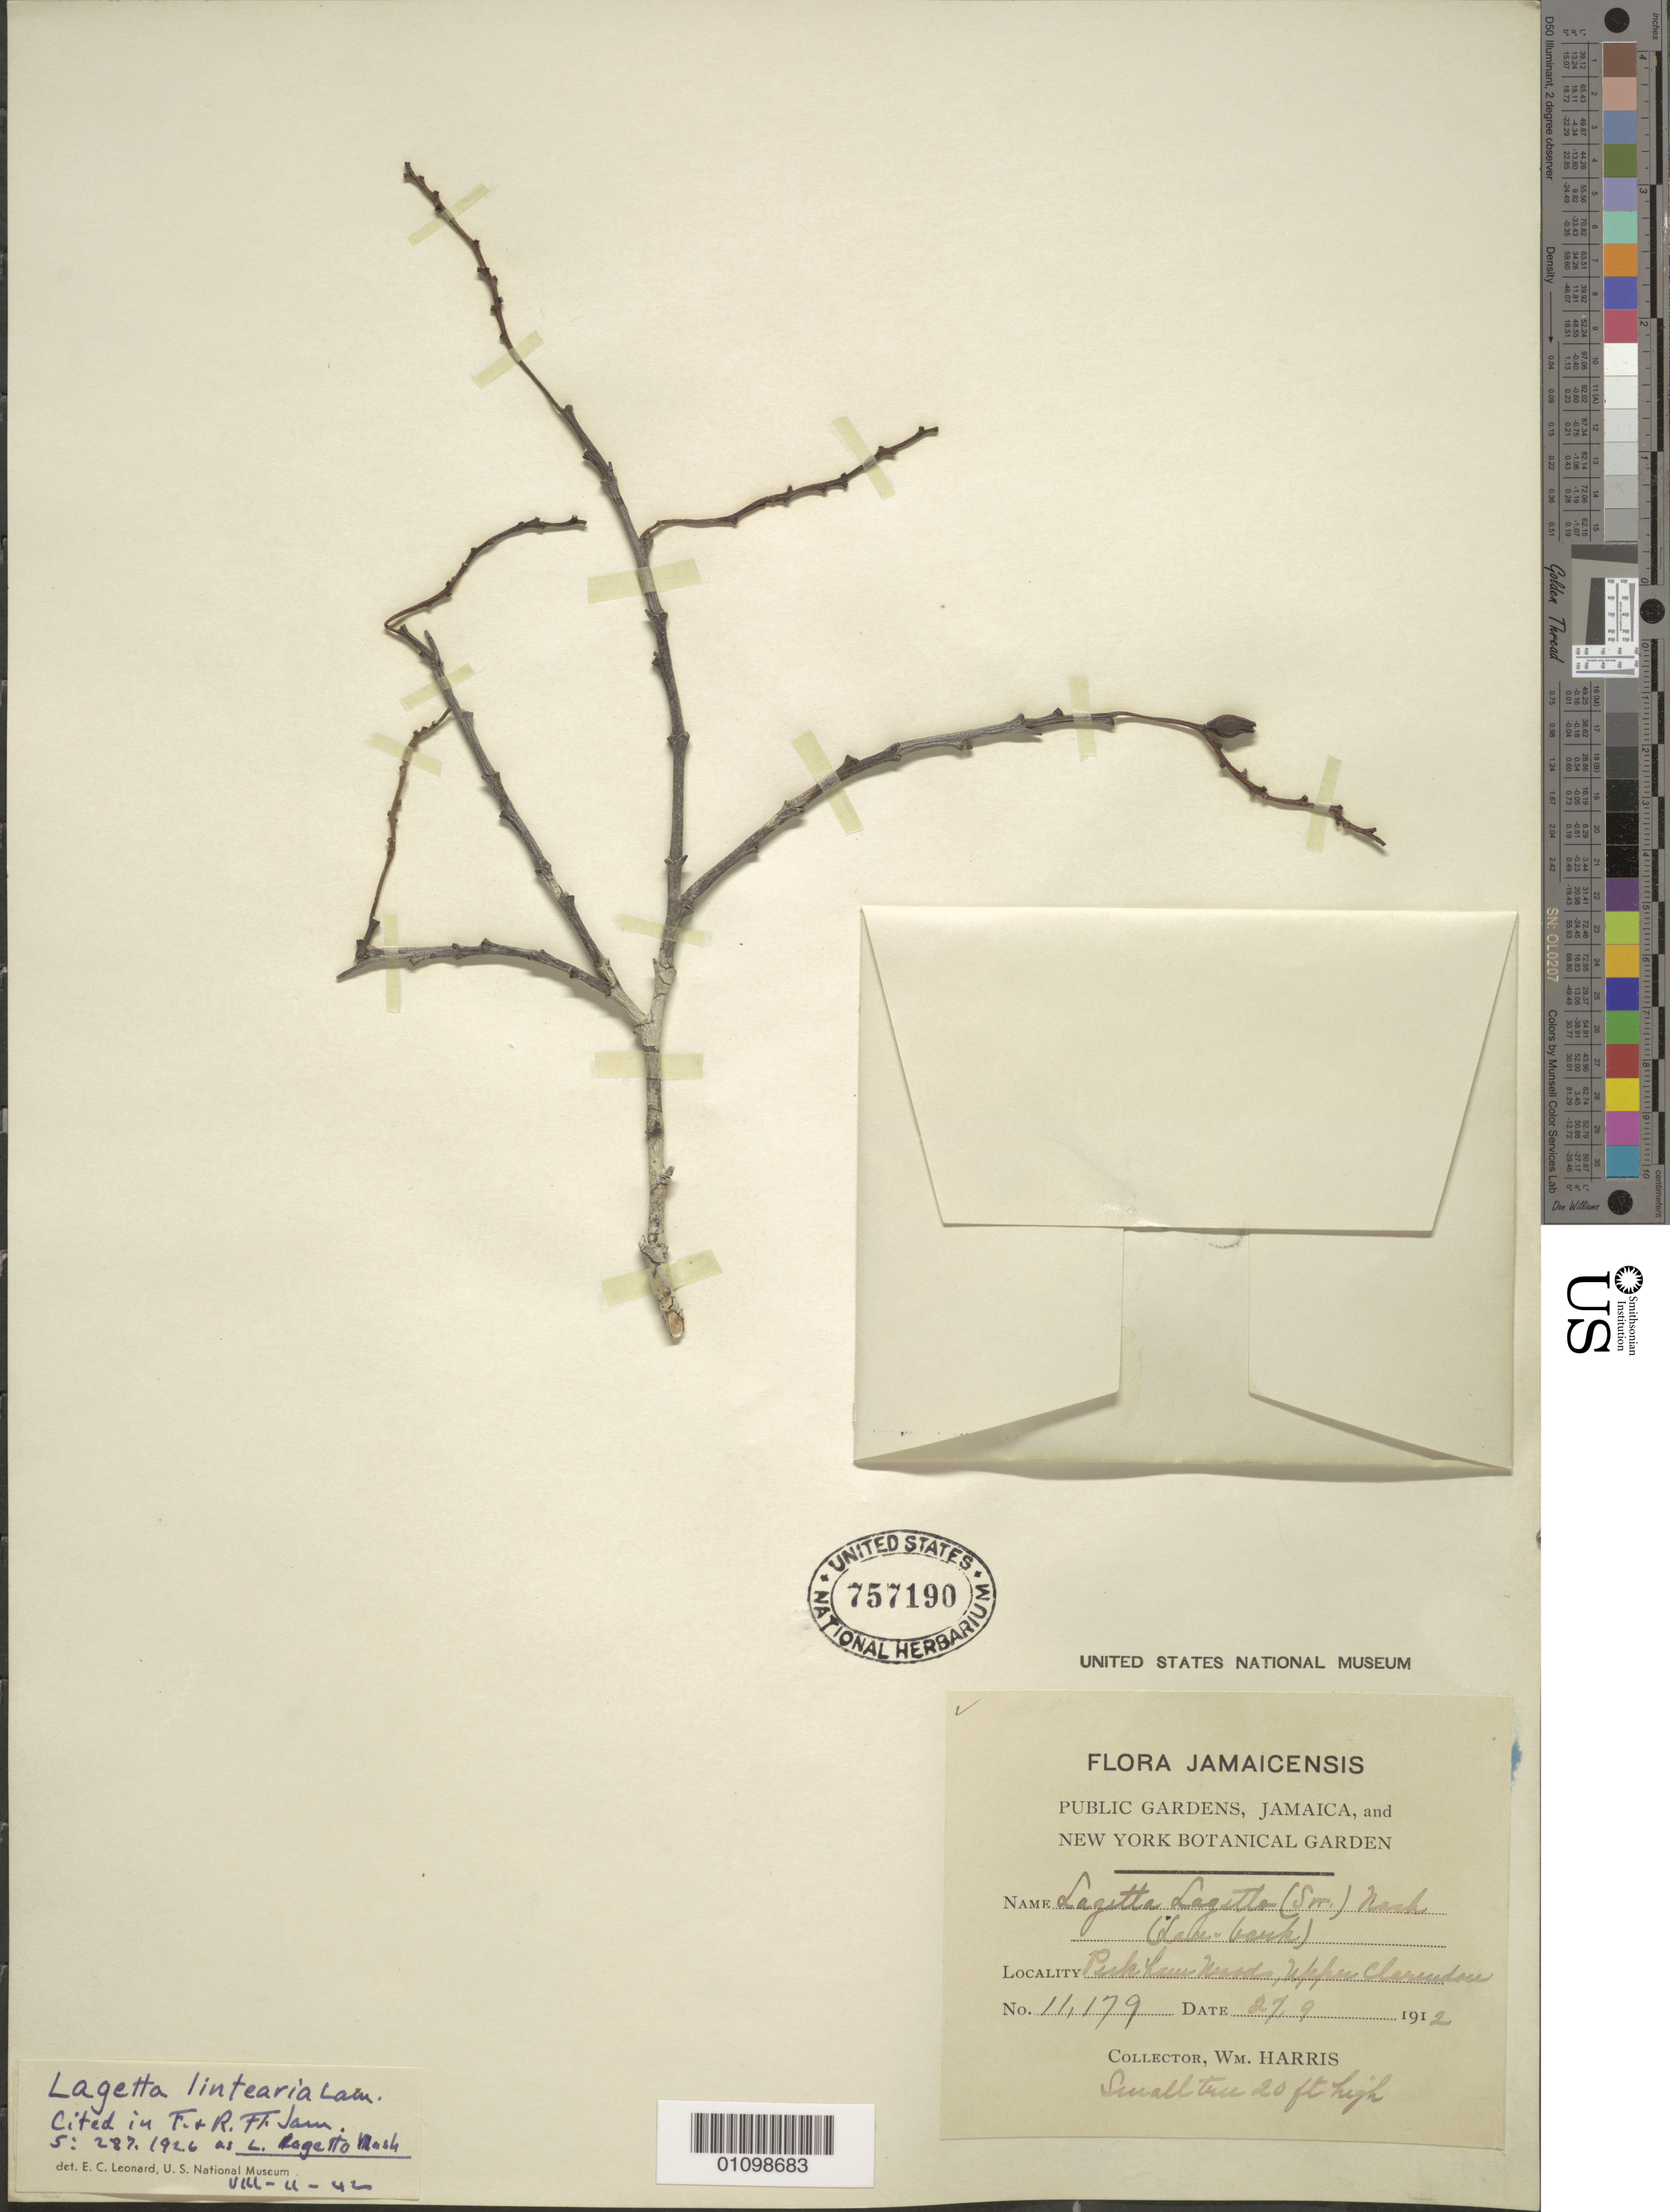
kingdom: Plantae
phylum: Tracheophyta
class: Magnoliopsida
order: Malvales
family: Thymelaeaceae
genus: Lagetta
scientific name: Lagetta lagetto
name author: (Sw.) Nash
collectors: W. Harris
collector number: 11179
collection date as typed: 27 Sep 1912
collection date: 1912-09-27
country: Jamaica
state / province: Clarendon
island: Jamaica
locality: Peck haru Woods, Upper Clarendon.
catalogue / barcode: US 757190